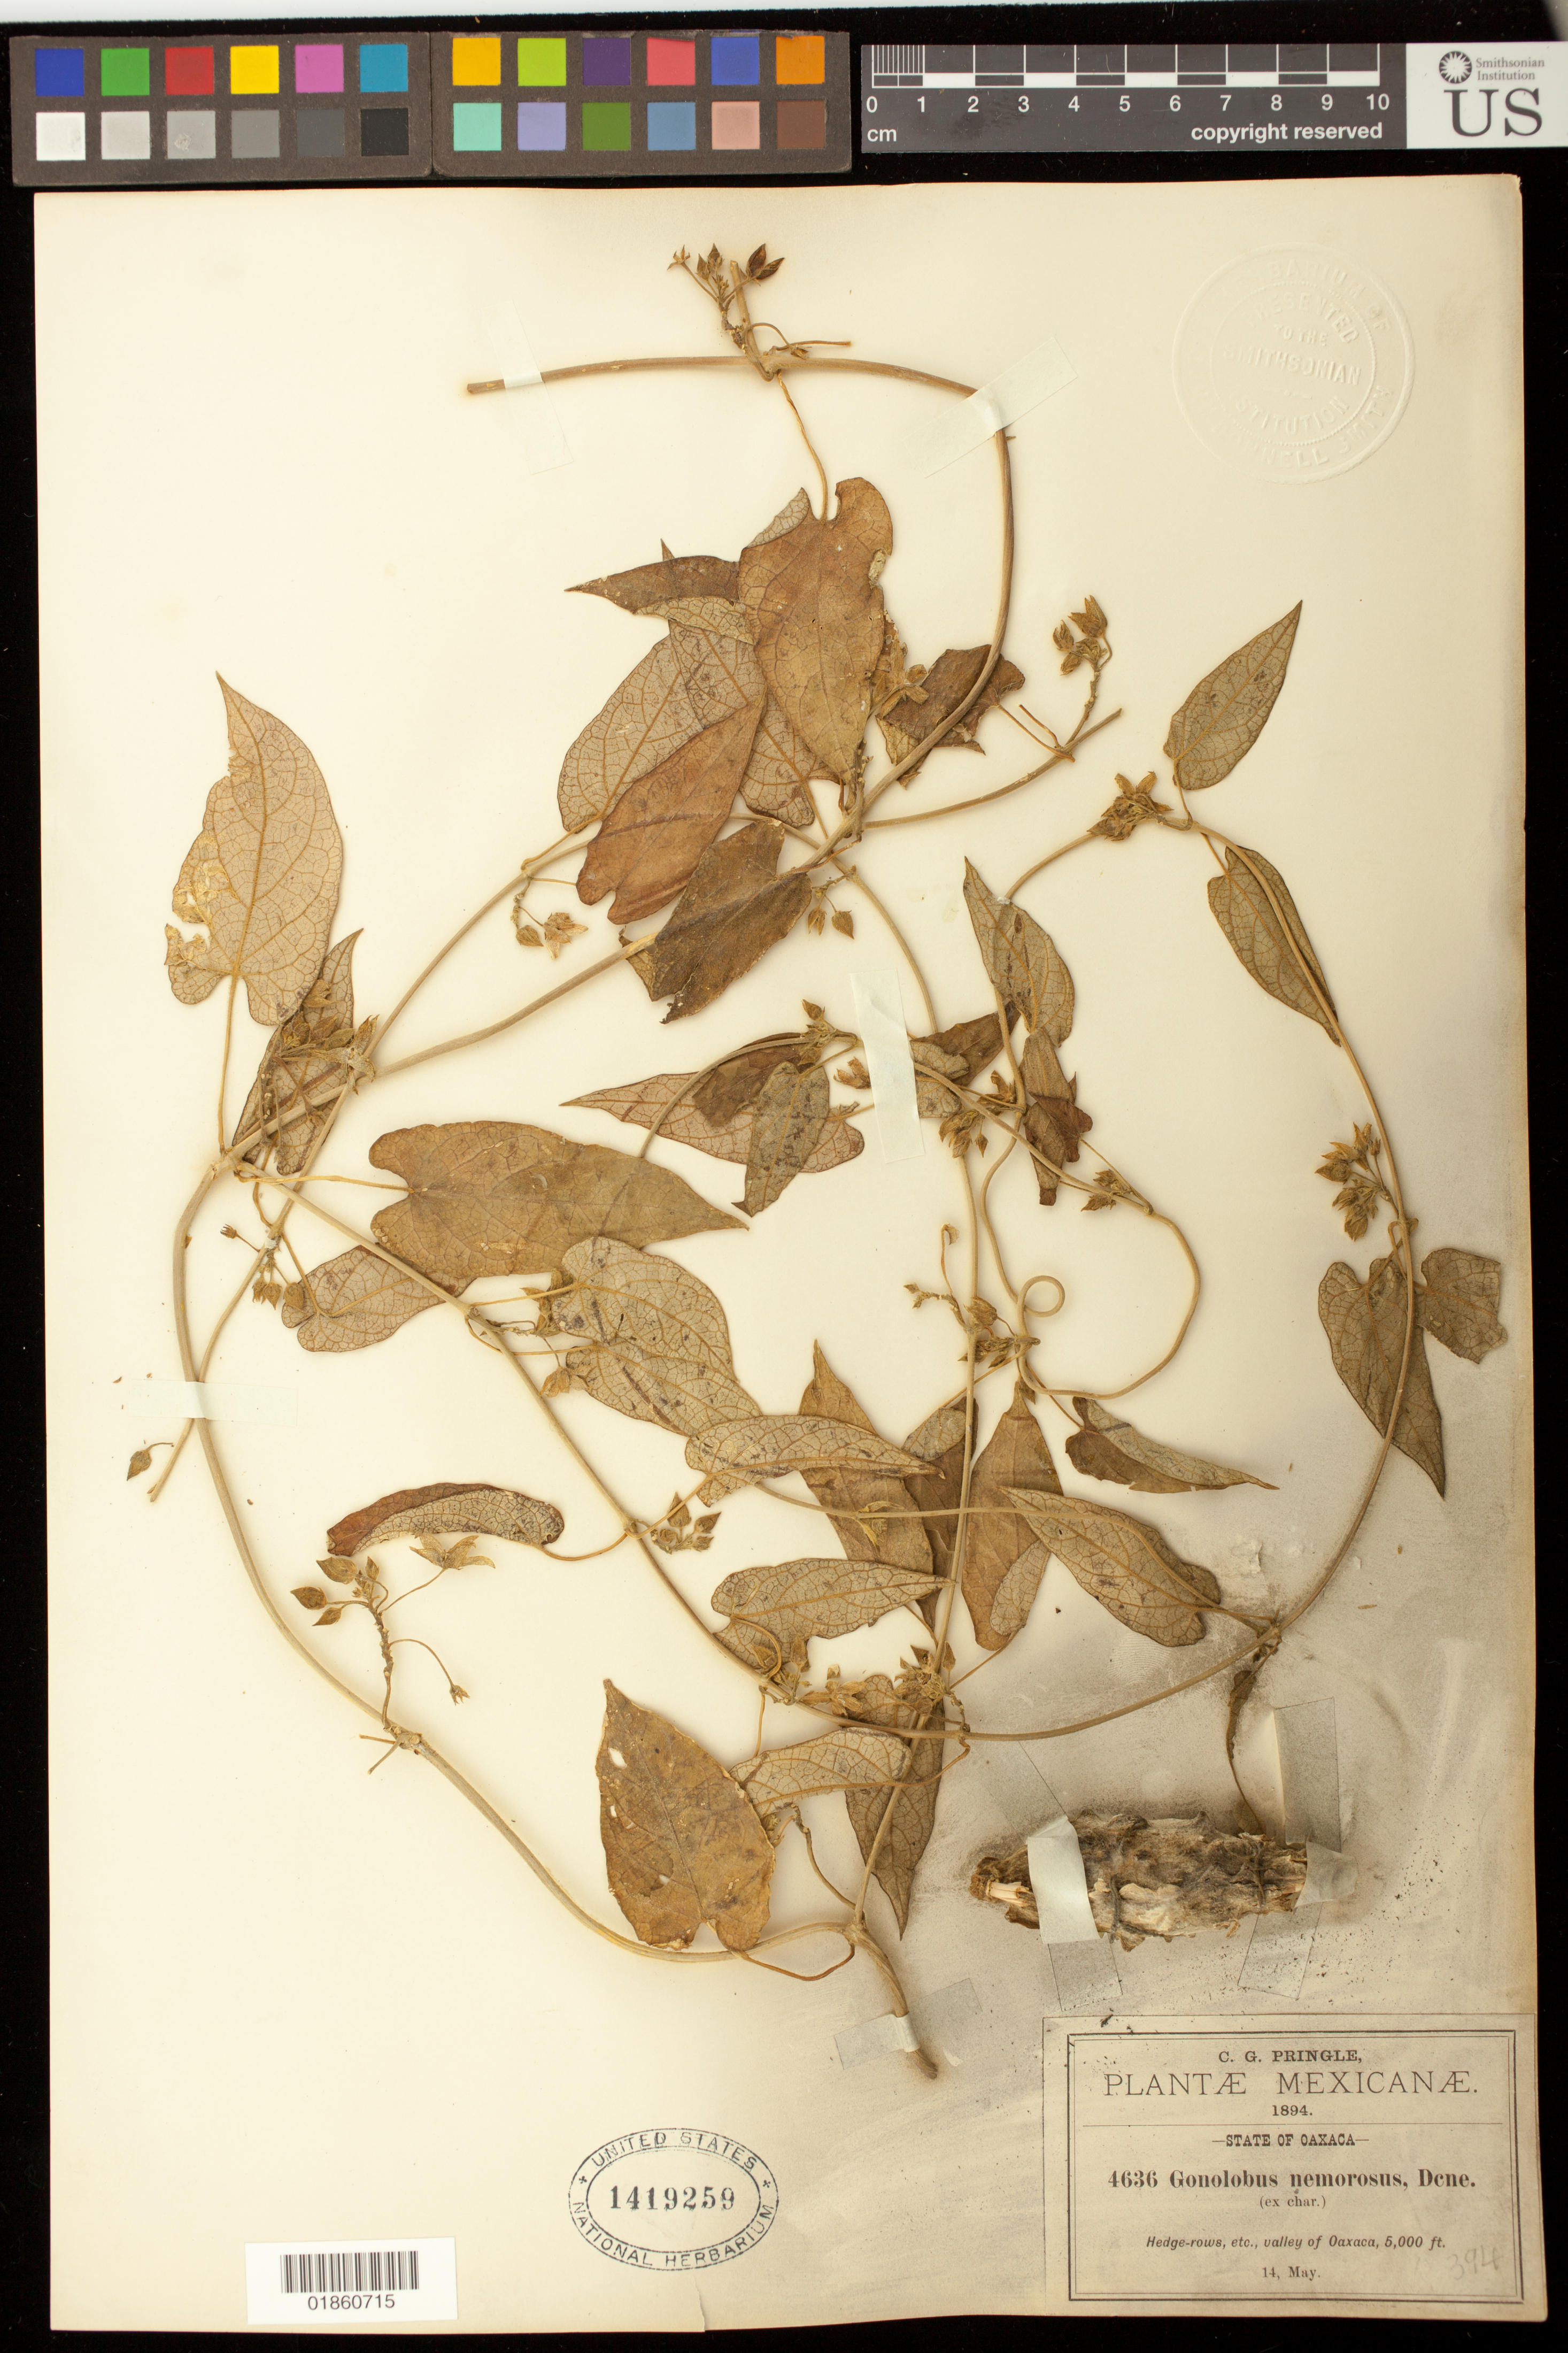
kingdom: Plantae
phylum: Tracheophyta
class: Magnoliopsida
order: Gentianales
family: Apocynaceae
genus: Gonolobus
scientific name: Gonolobus nemorosus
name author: Decne.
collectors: C. G. Pringle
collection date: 1894-05-14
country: Mexico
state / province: Oaxaca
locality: Valley of Oaxaca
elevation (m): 1524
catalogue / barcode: US 1419259